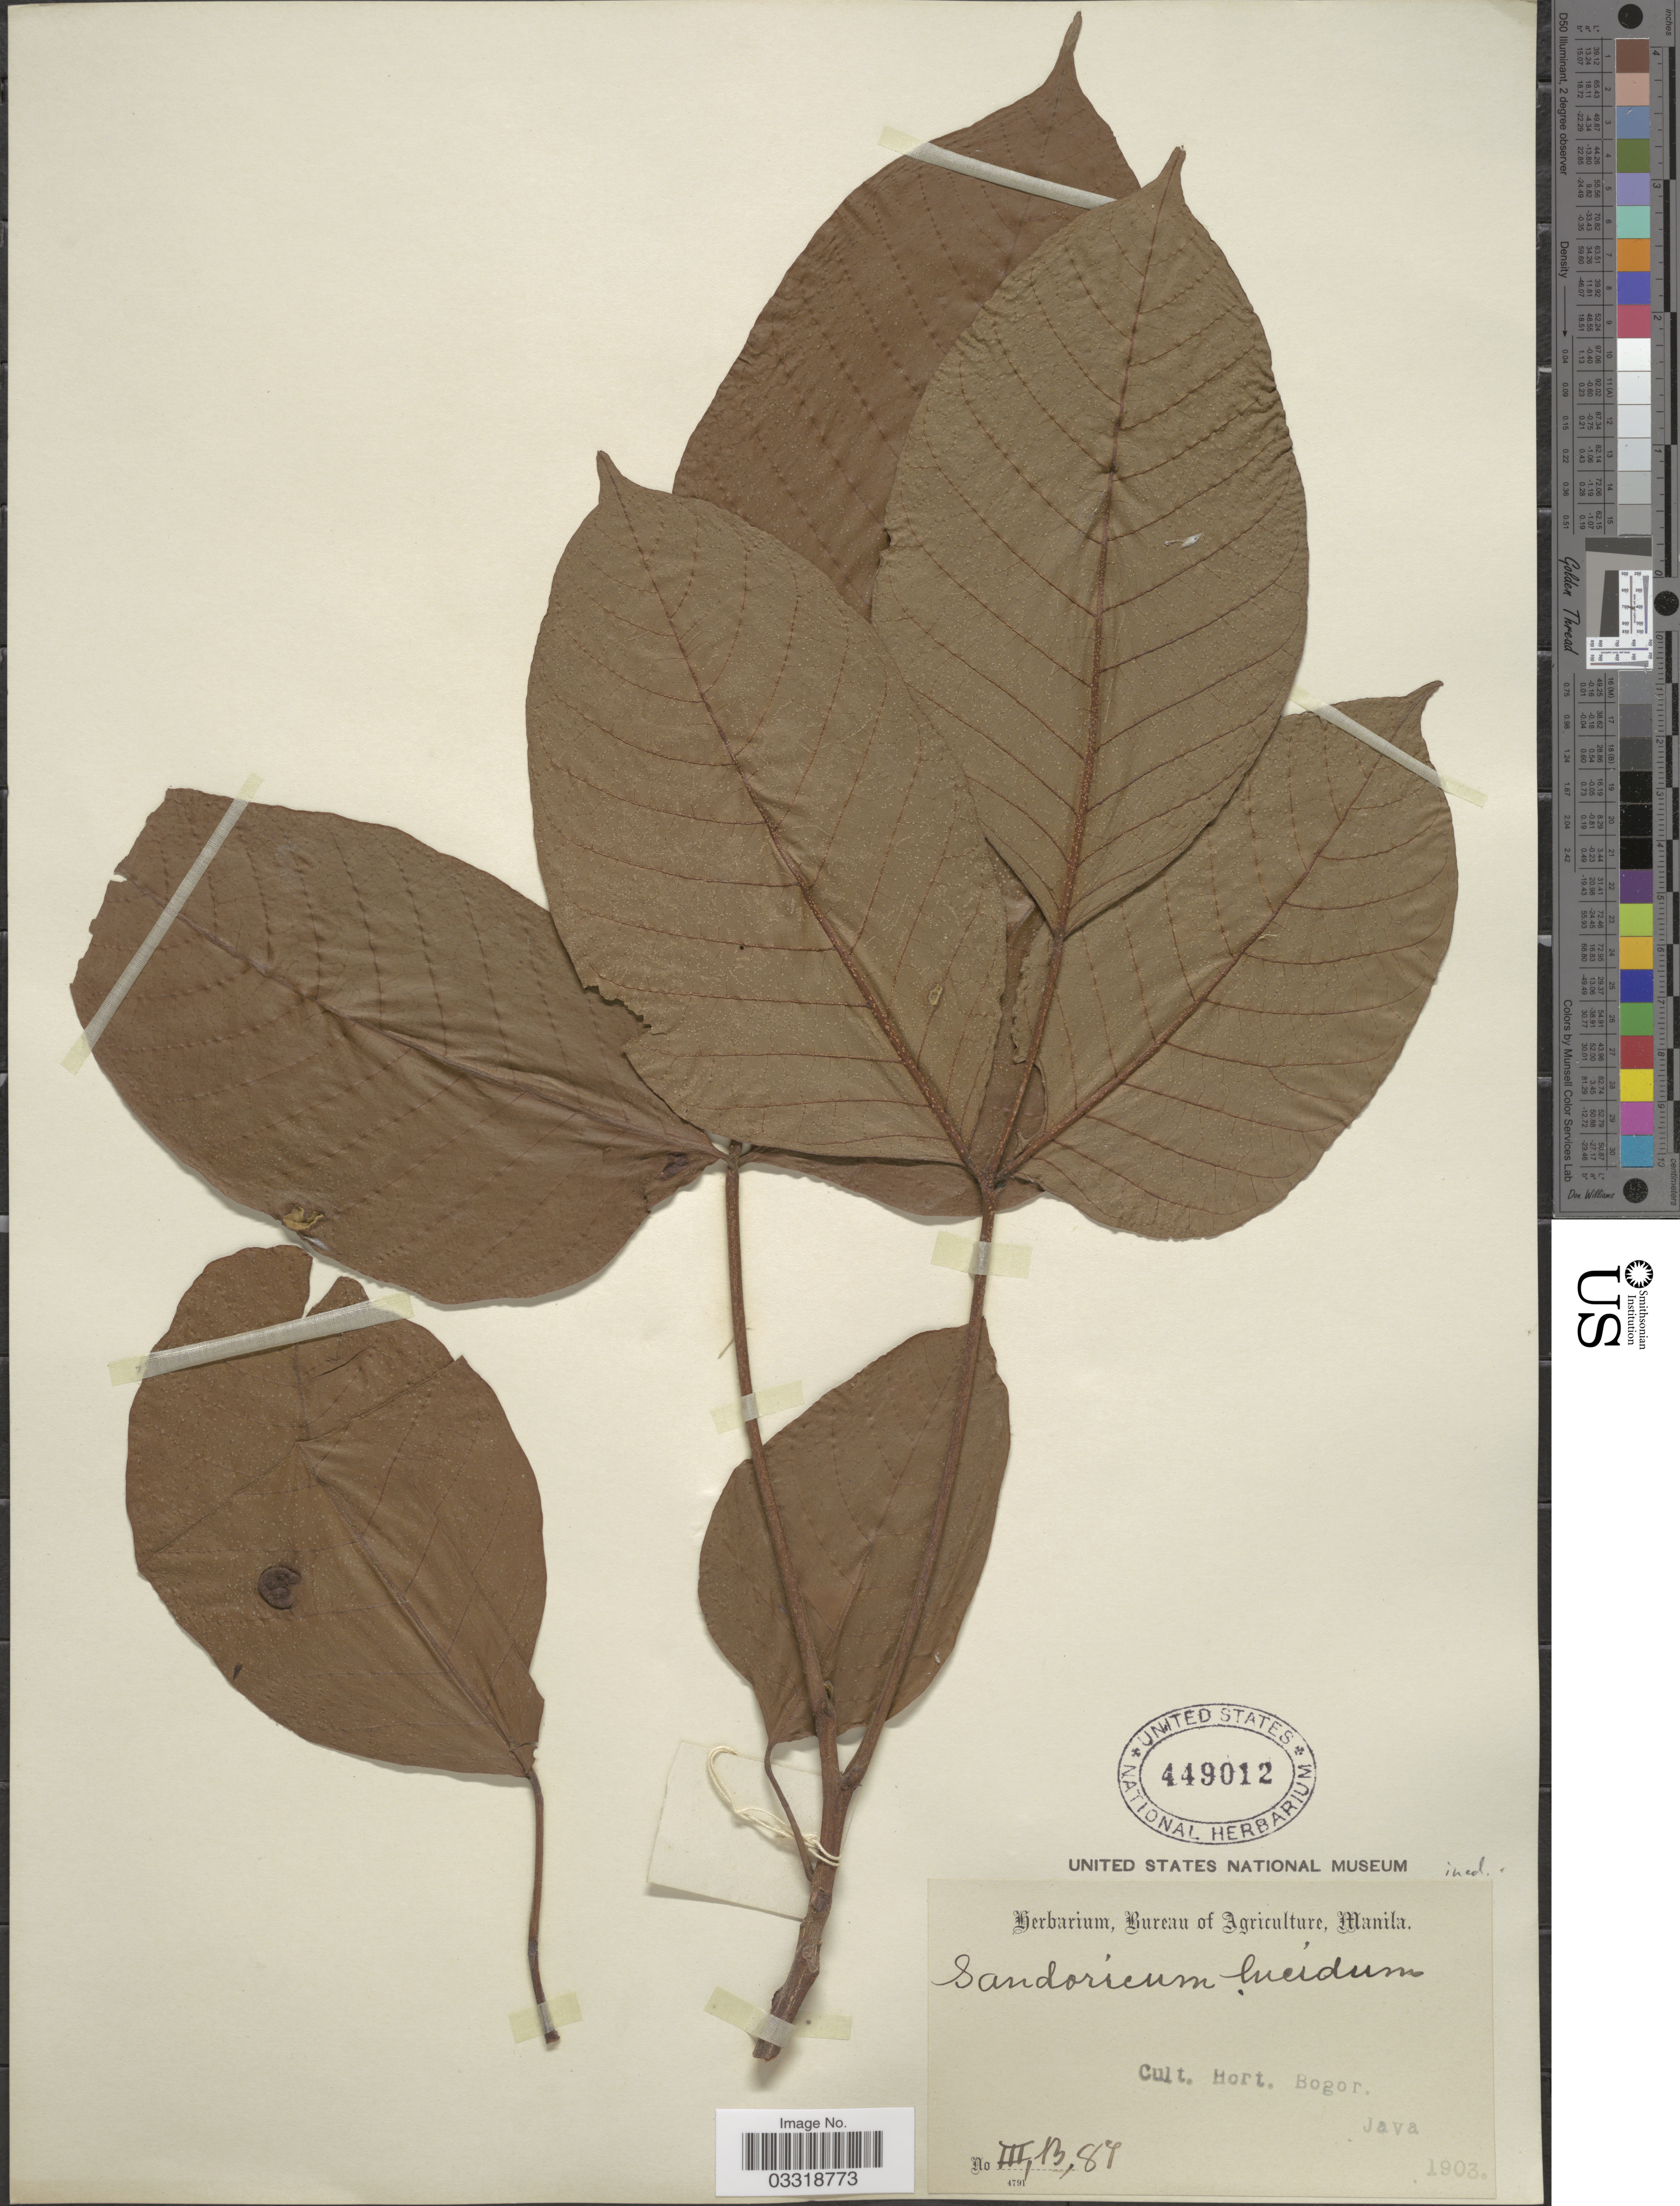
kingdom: Plantae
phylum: Tracheophyta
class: Magnoliopsida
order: Sapindales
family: Meliaceae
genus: Sandoricum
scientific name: Sandoricum koetjape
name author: (Burm. f.) Merr.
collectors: ex Herb. Bur. Agric. Manila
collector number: III,B,87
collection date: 1903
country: Indonesia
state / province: Java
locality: Cult. Hort. Bogor.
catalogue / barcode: US 449012